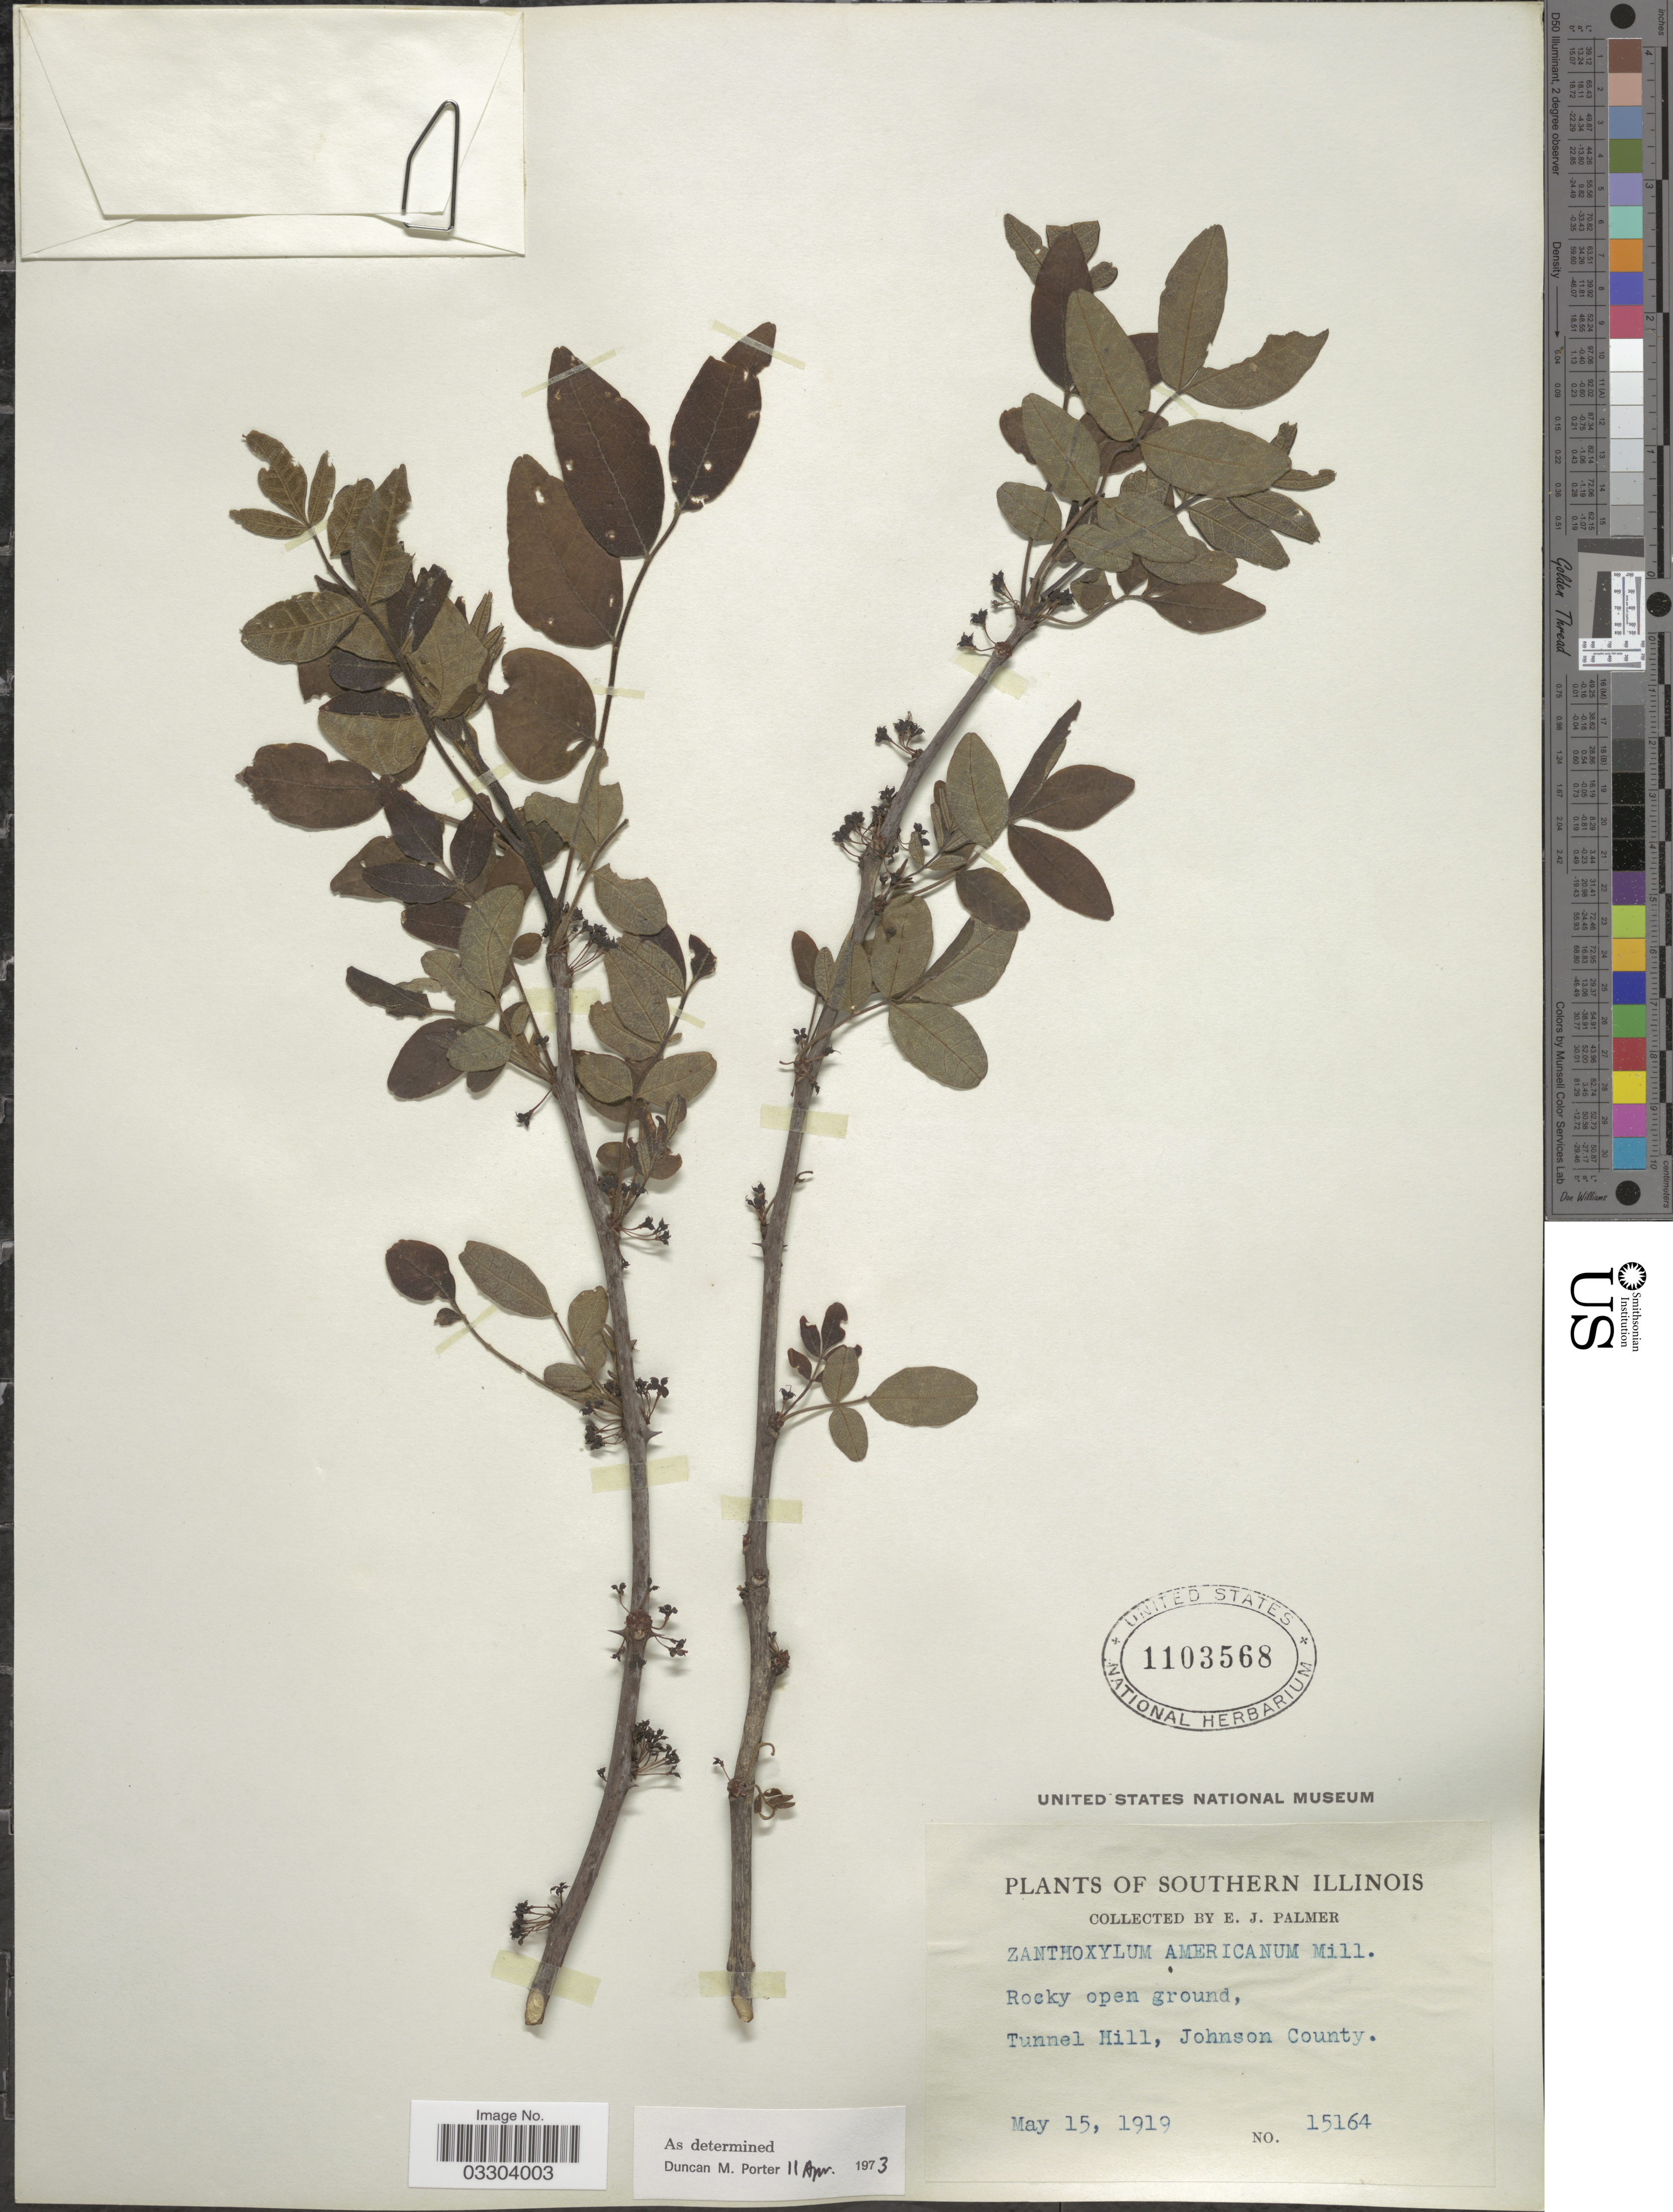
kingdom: Plantae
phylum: Tracheophyta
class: Magnoliopsida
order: Sapindales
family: Rutaceae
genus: Zanthoxylum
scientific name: Zanthoxylum americanum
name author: Mill.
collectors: E. J. Palmer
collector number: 15164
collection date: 1919-05-15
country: United States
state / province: Illinois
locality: Southern Illinois. Tunnel Hill, Johnson County.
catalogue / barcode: US 1103568